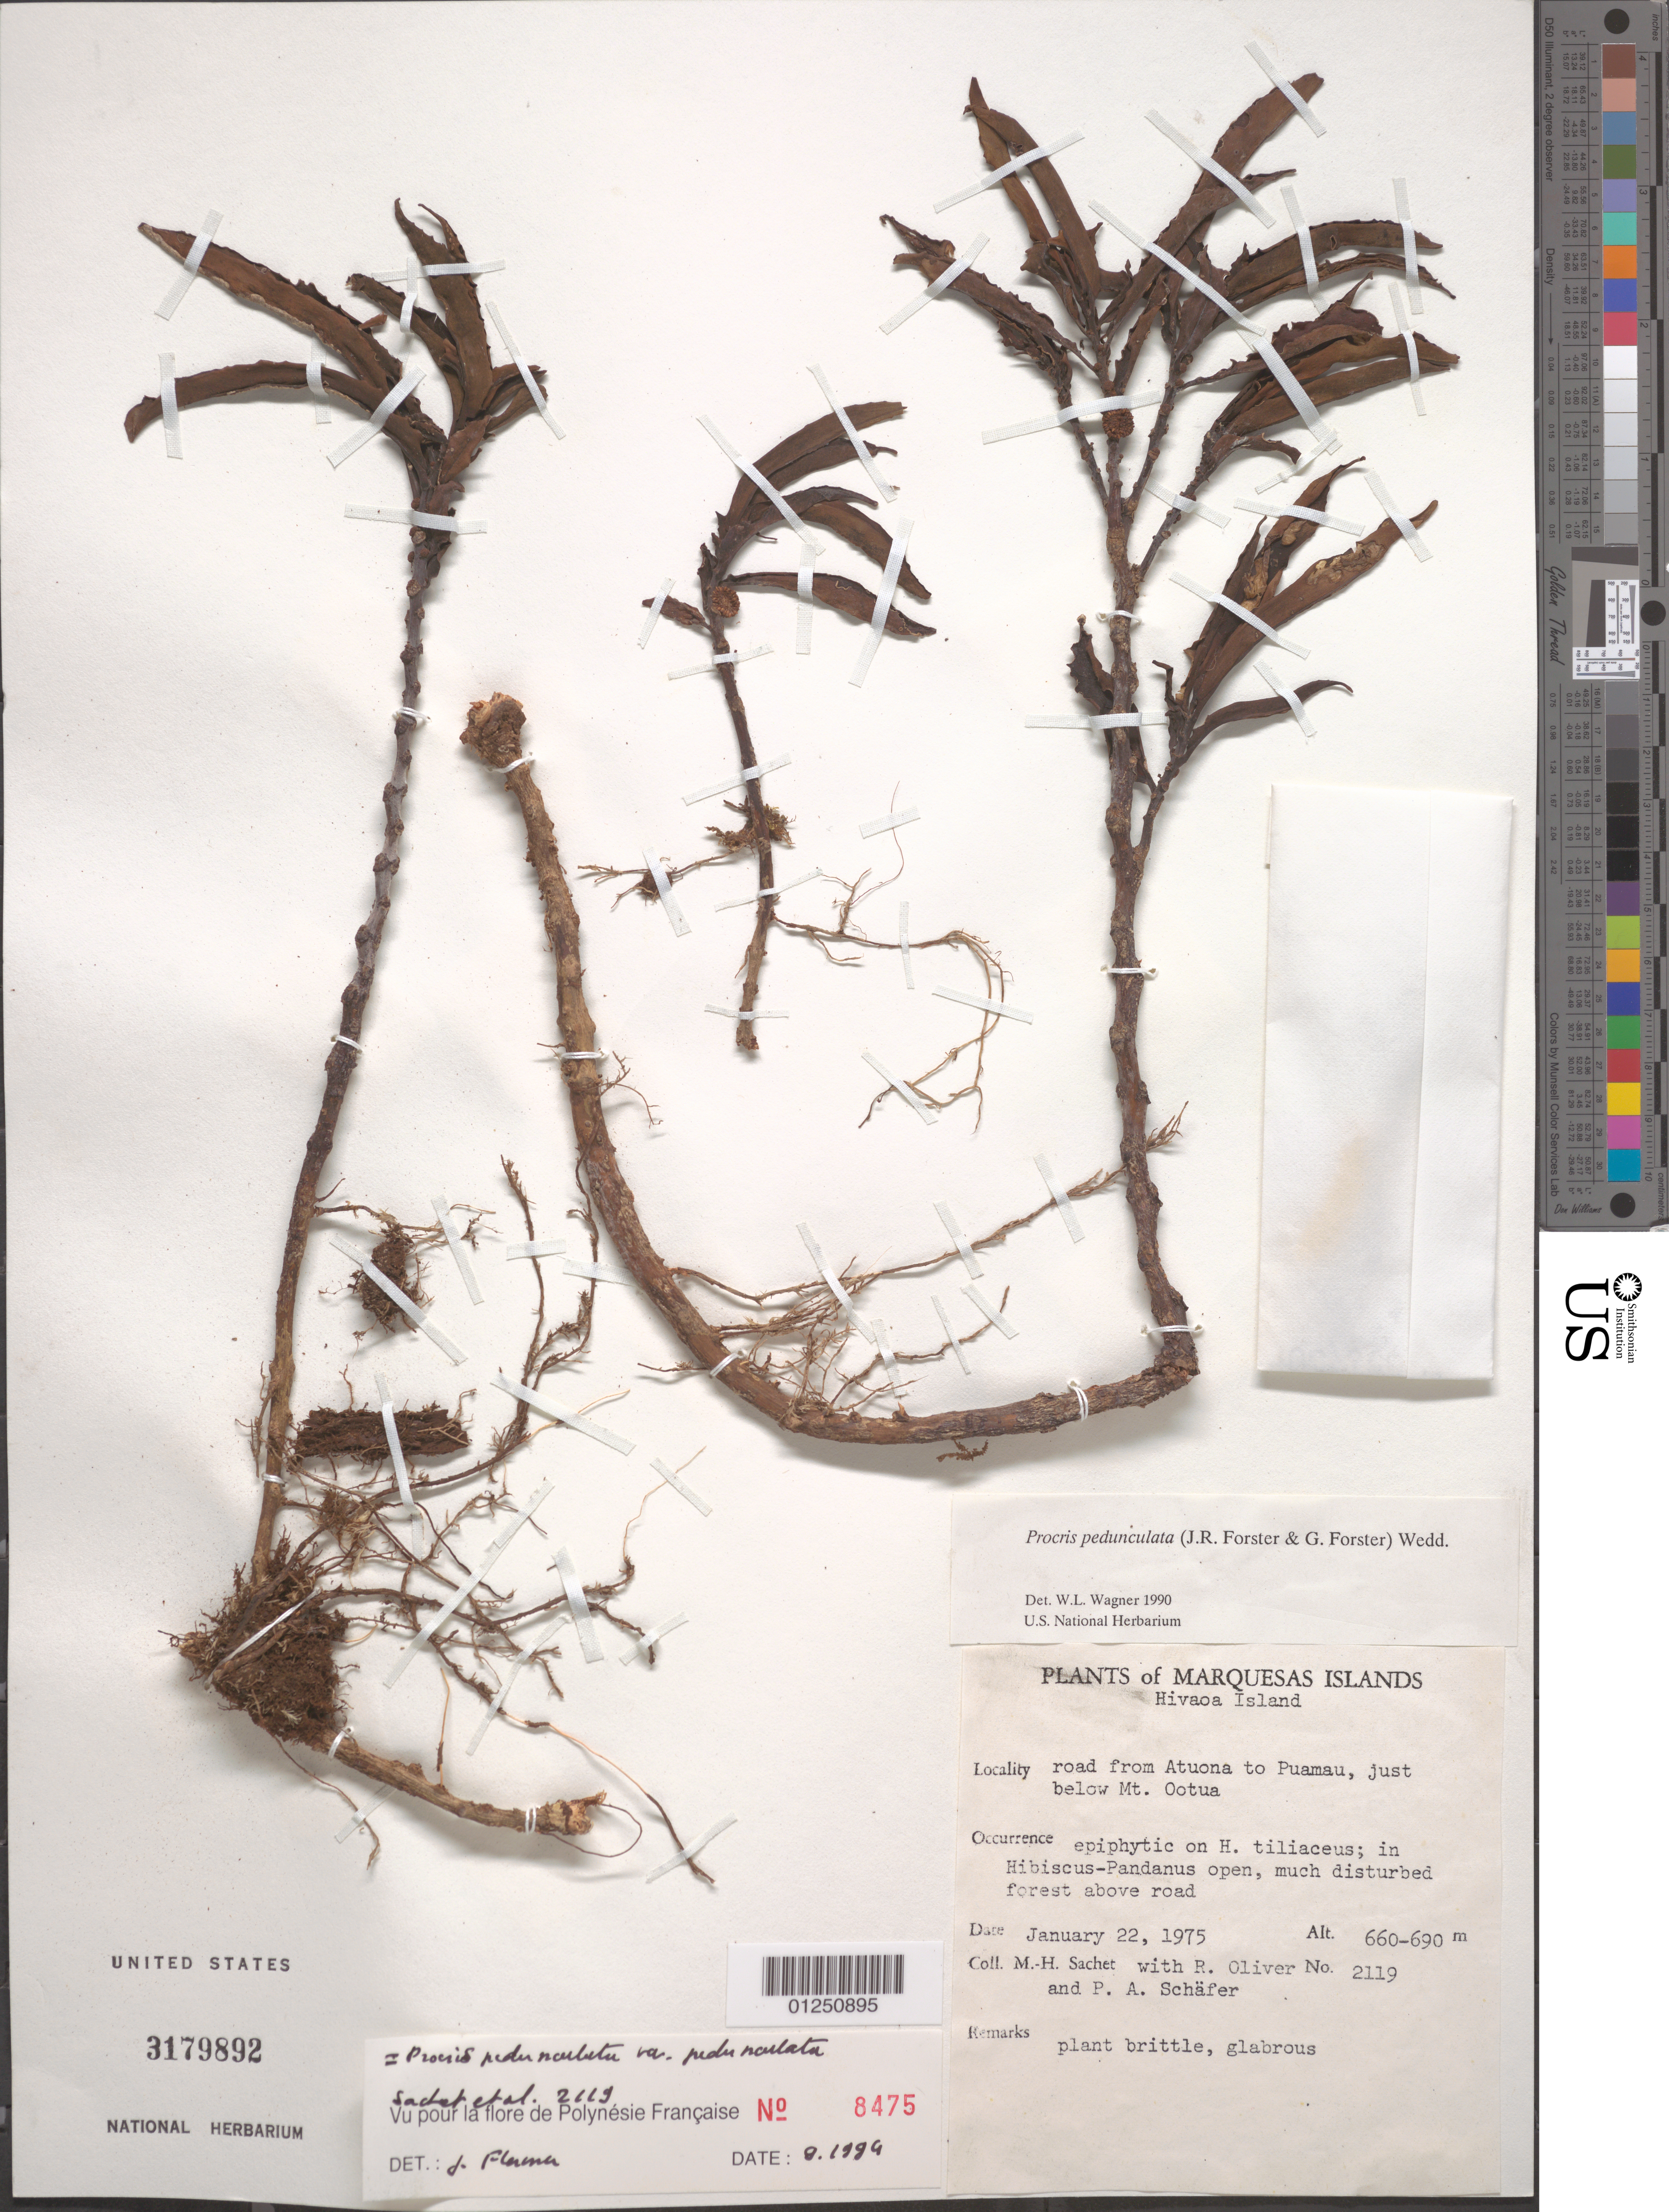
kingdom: Plantae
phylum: Tracheophyta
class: Magnoliopsida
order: Rosales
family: Urticaceae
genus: Procris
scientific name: Procris pedunculata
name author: (J.R. Forst. & G. Forst.) Wedd.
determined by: Wagner, W. L., (BOT), Smithsonian Institution - National Museum of Natural History (UNITED STATES)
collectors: M.-H. Sachet, R. L. Oliver & P. A. Schäfer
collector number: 2119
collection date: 1975-01-22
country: French Polynesia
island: Hiva Oa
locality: road from Atuona to Puamau, just below Mt. Ootua, above road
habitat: Epiphytic on Hibiscus tiliaceus, in Hibiscus-Pandanus open disturbed forest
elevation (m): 660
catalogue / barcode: US 3179892